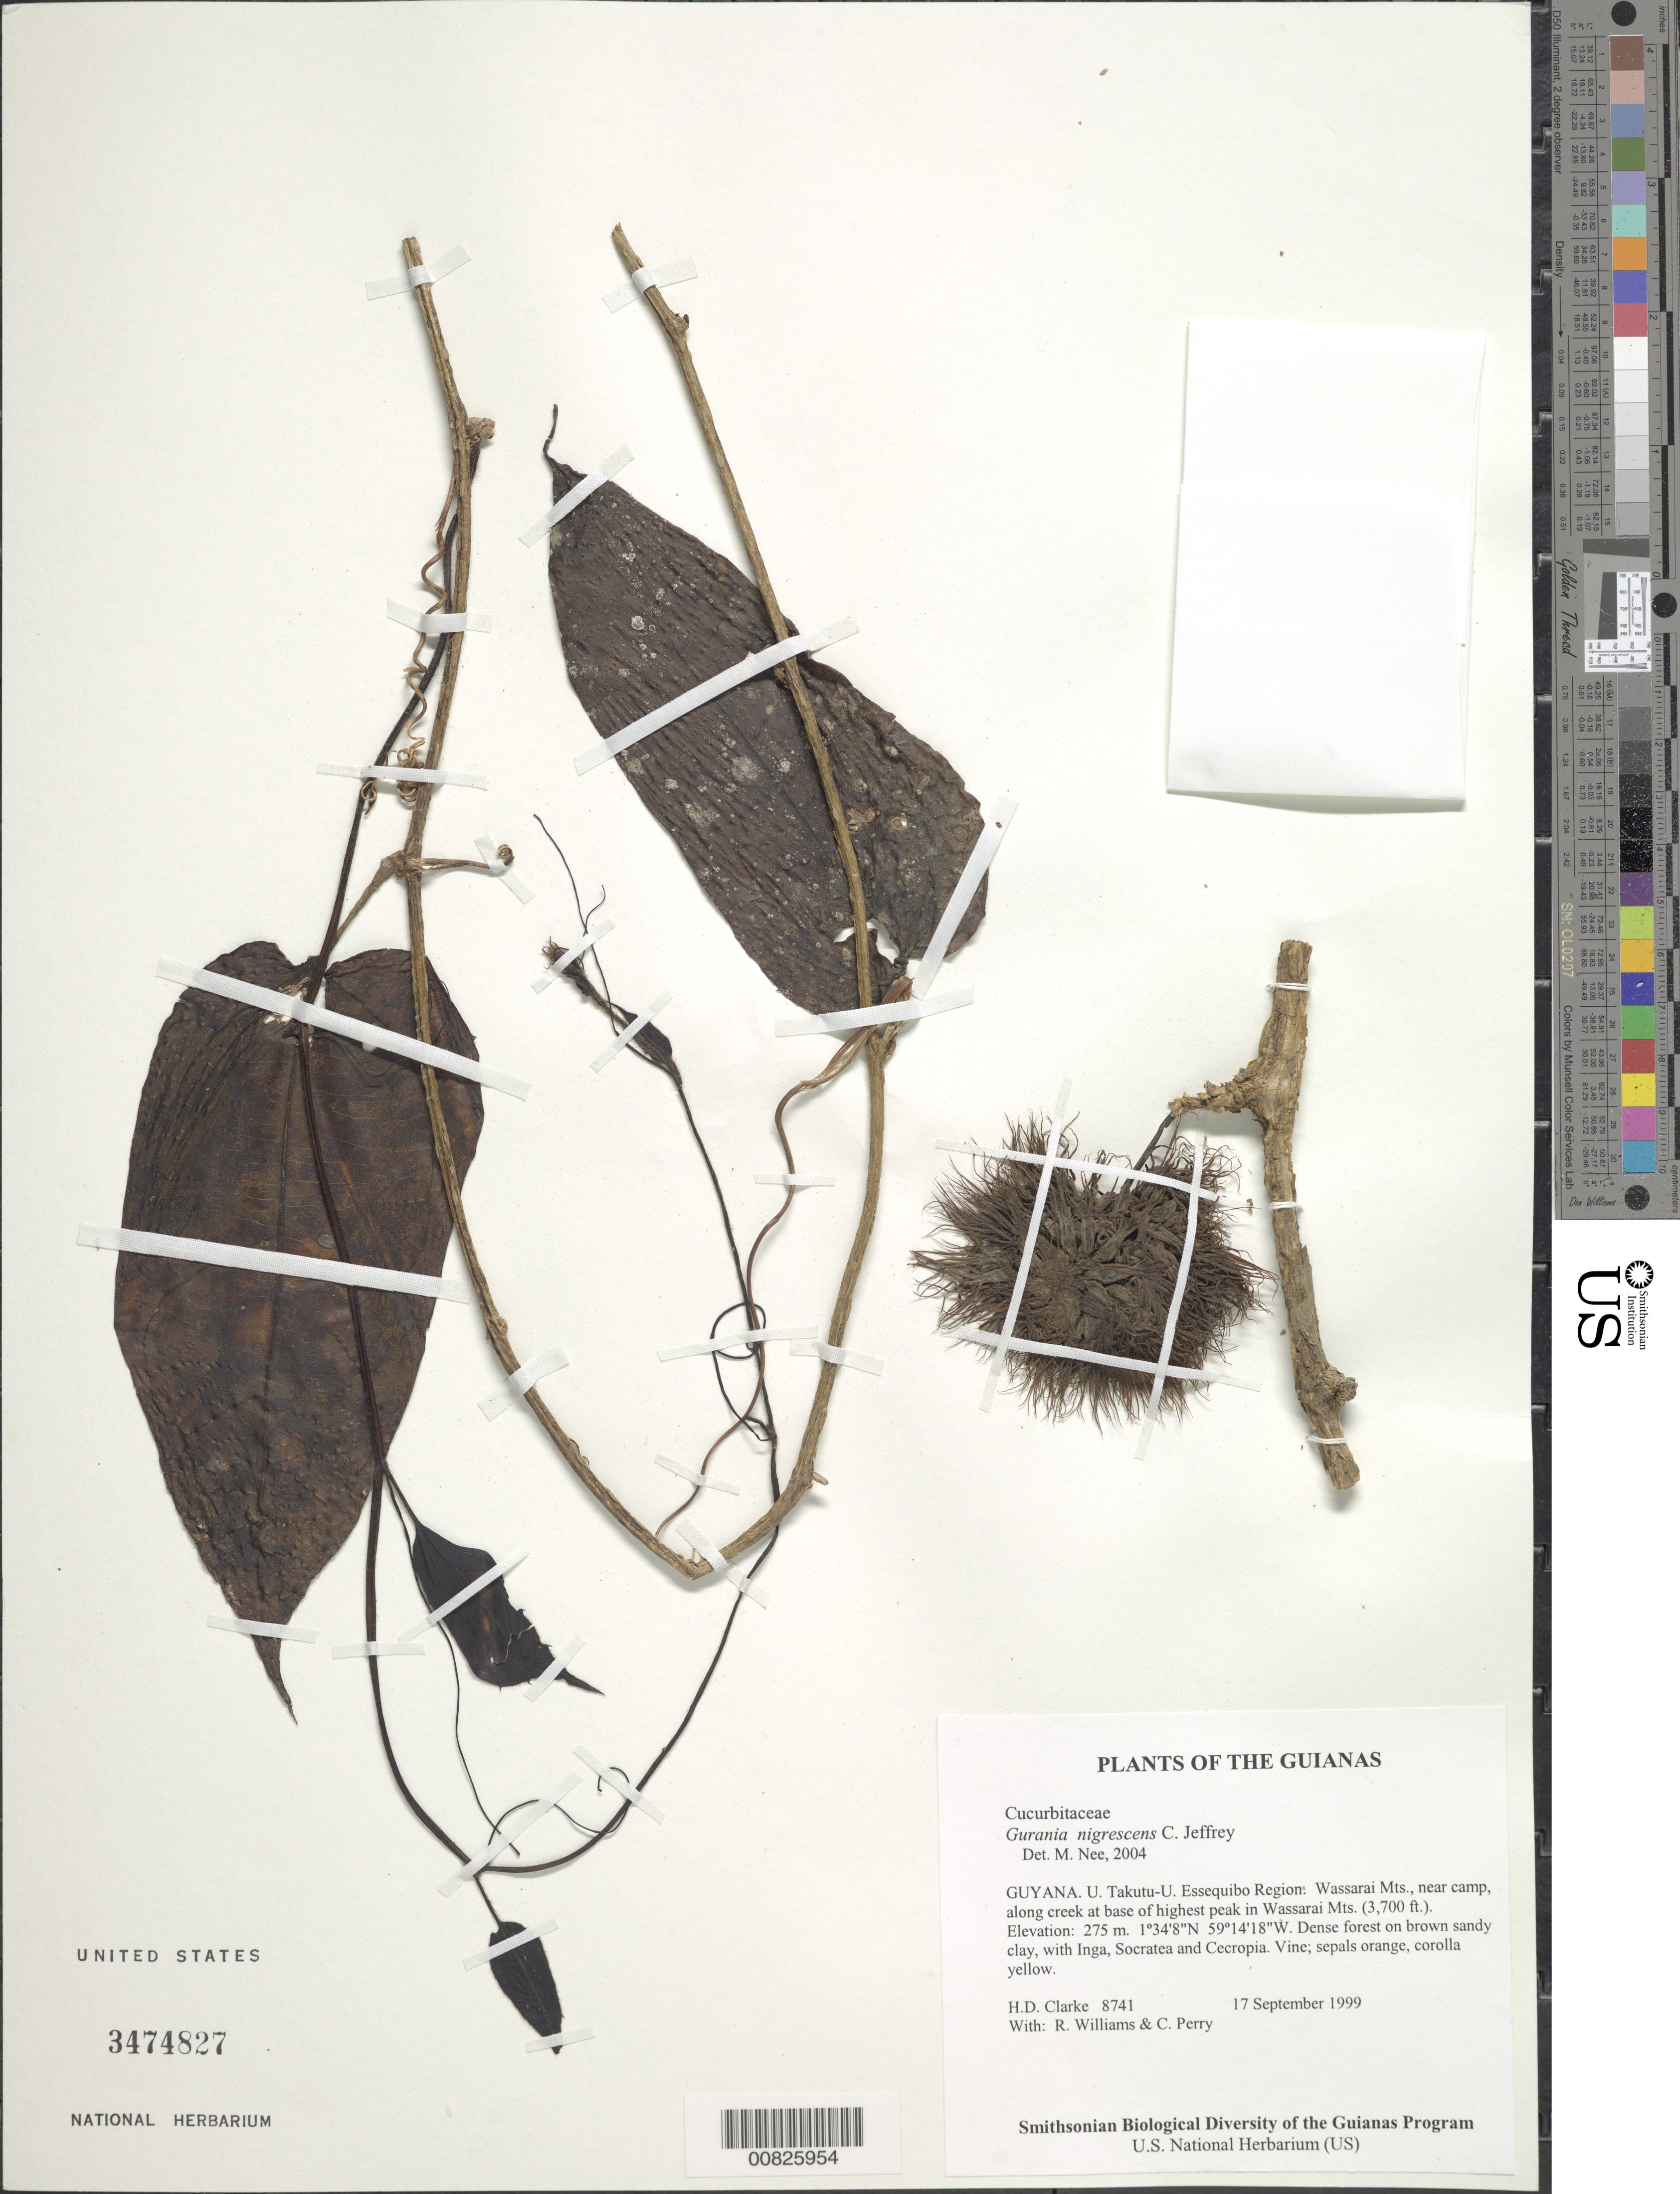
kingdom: Plantae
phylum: Tracheophyta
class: Magnoliopsida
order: Cucurbitales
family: Cucurbitaceae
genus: Gurania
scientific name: Gurania nigrescens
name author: C. Jeffrey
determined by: Nee, Michael H.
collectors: H. D. Clarke, R. Williams & C. Perry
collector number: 8741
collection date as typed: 17 September 1999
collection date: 1999-09-17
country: Guyana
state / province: U. Takutu-U. Essequibo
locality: Wassarai Mts., near camp, along creek at base of highest peak in Wassarai Mts. (3,700 ft.)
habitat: Dense forest on brown sandy clay, with Inga, Socratea and Cecropia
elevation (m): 275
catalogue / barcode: US 3474827